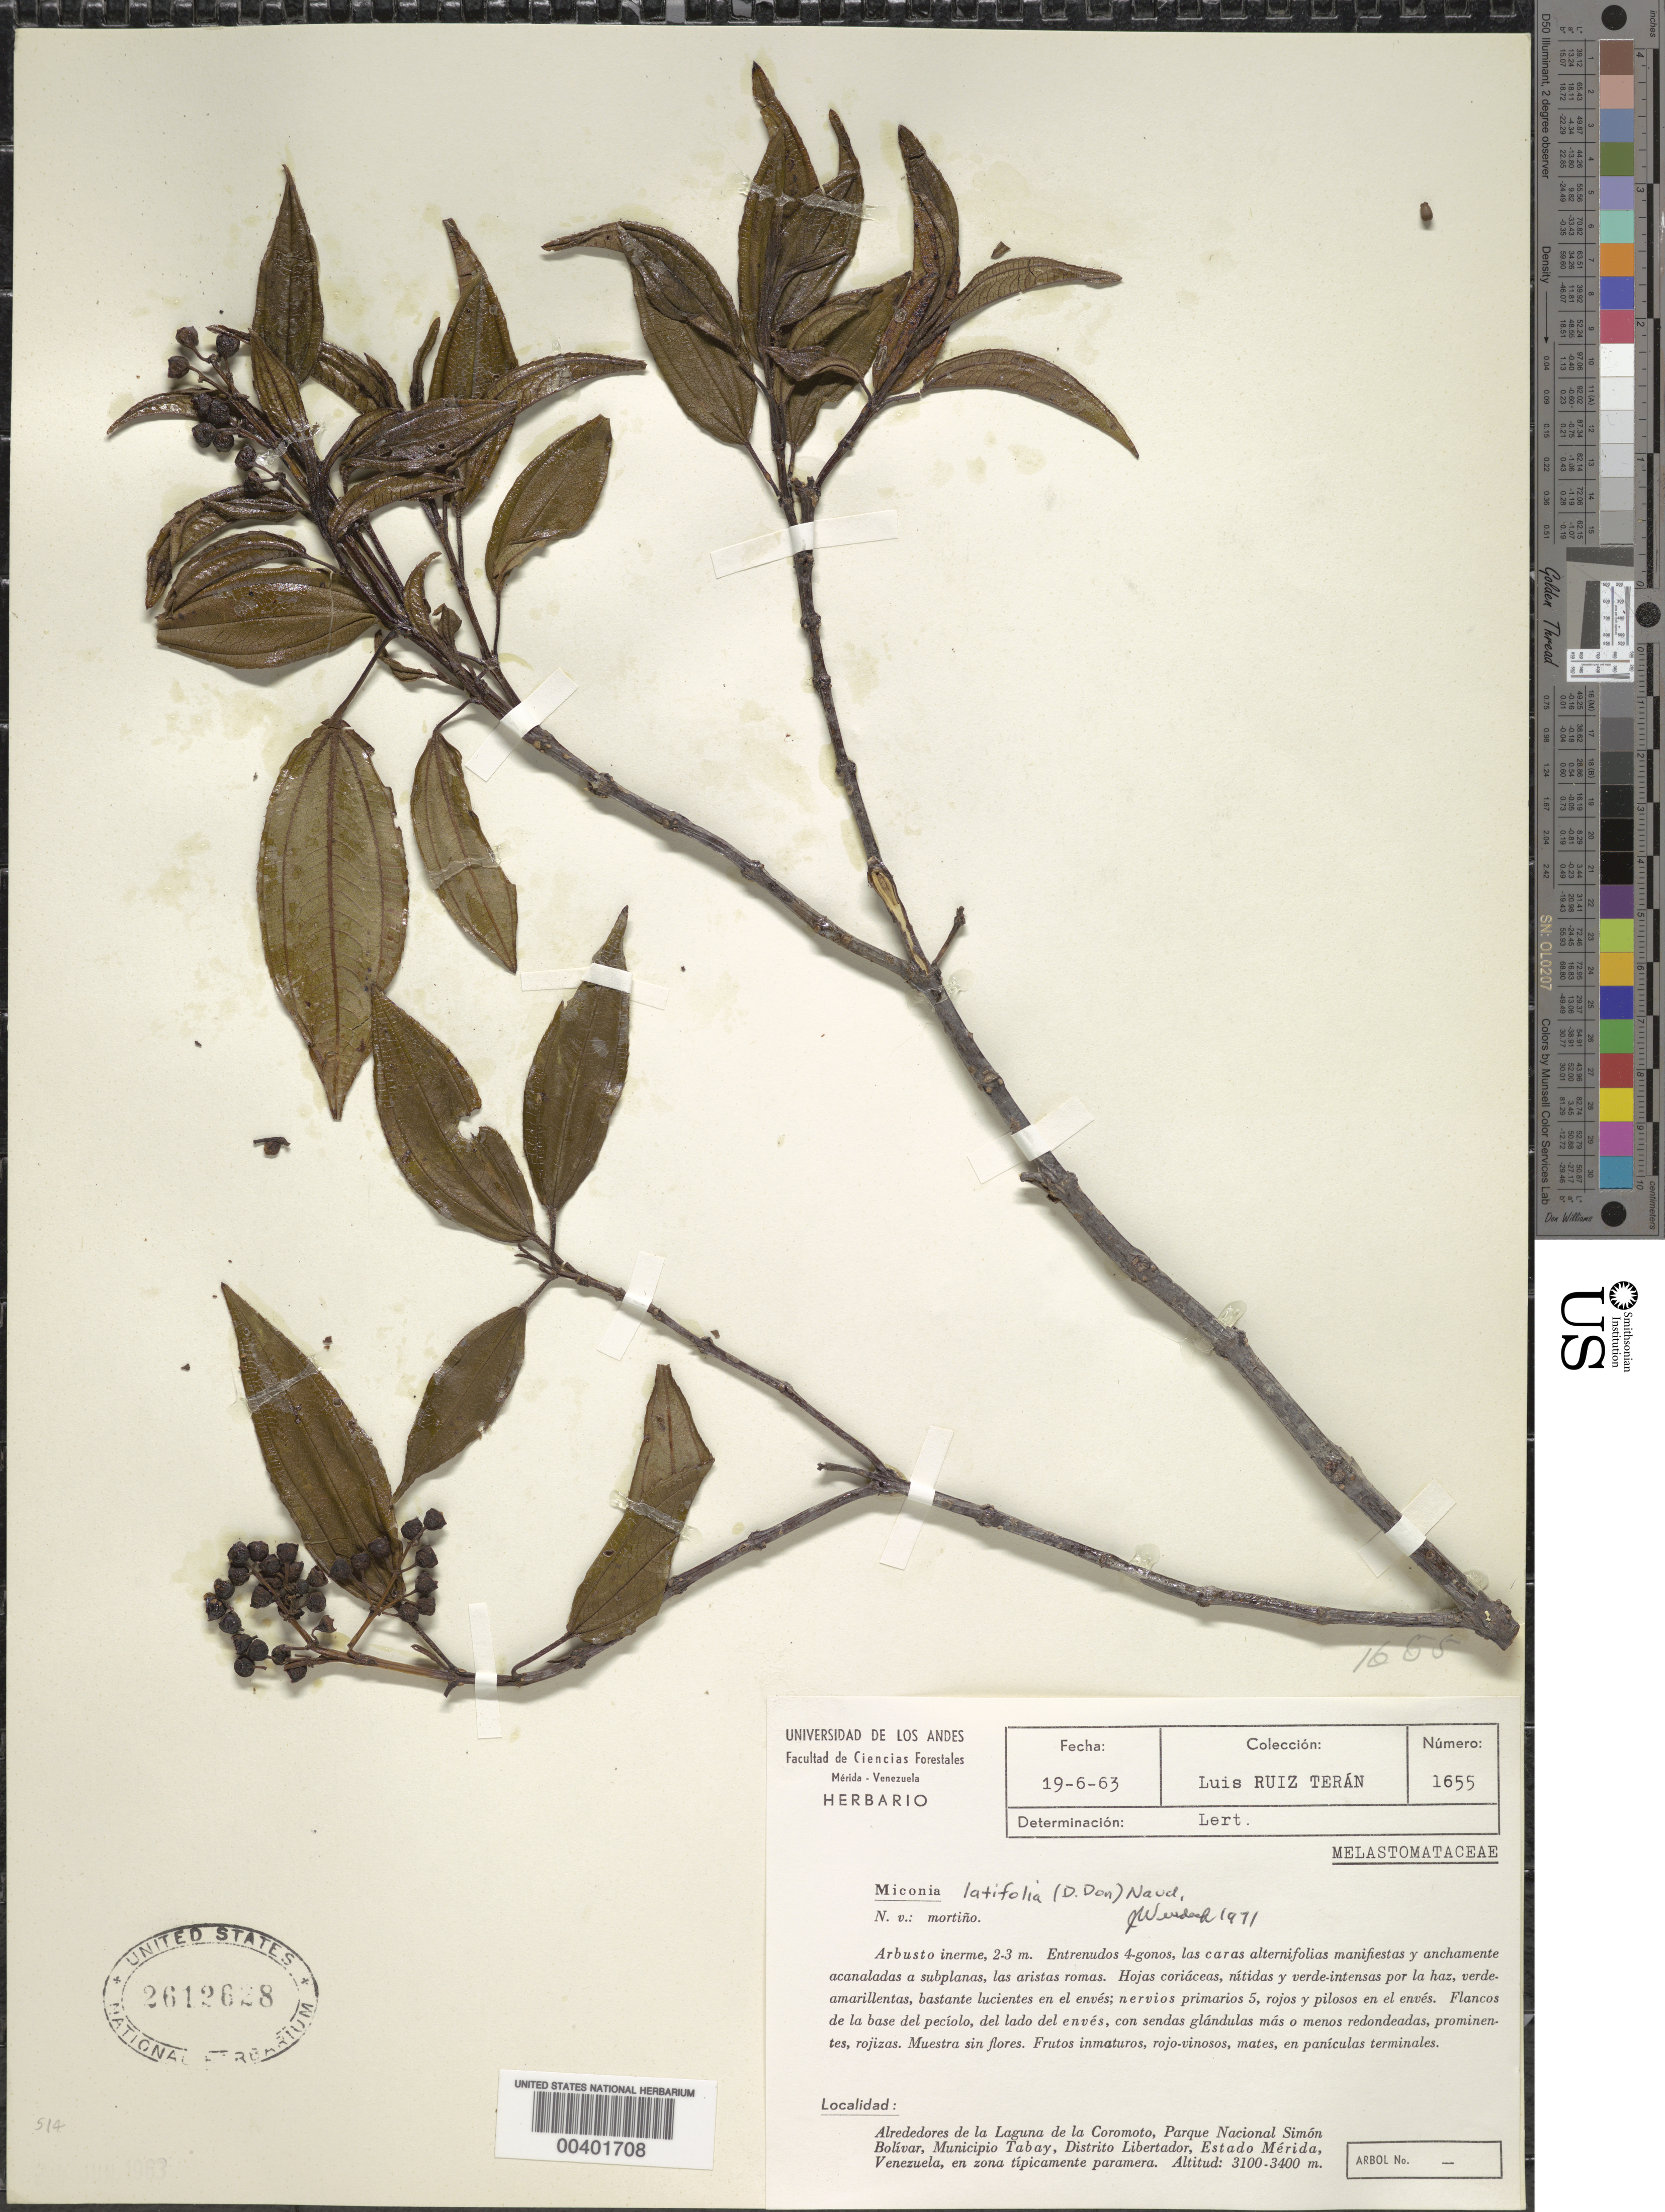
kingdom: Plantae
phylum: Tracheophyta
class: Magnoliopsida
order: Myrtales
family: Melastomataceae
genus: Miconia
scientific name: Miconia latifolia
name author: (D. Don) Naudin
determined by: Wurdack, John J., (US), US (UNITED STATES)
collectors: L. E. Ruíz-Terán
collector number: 1655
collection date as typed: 19 Jun 1906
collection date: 1906-06-19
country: Venezuela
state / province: Mérida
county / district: Libertador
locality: Alrededores de la Lag. de la Coromoto, Parque Nacional Simón Bolívar. Municipio Tabay Coromoto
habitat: En zona típicamente paramera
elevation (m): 3100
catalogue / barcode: US 2612628